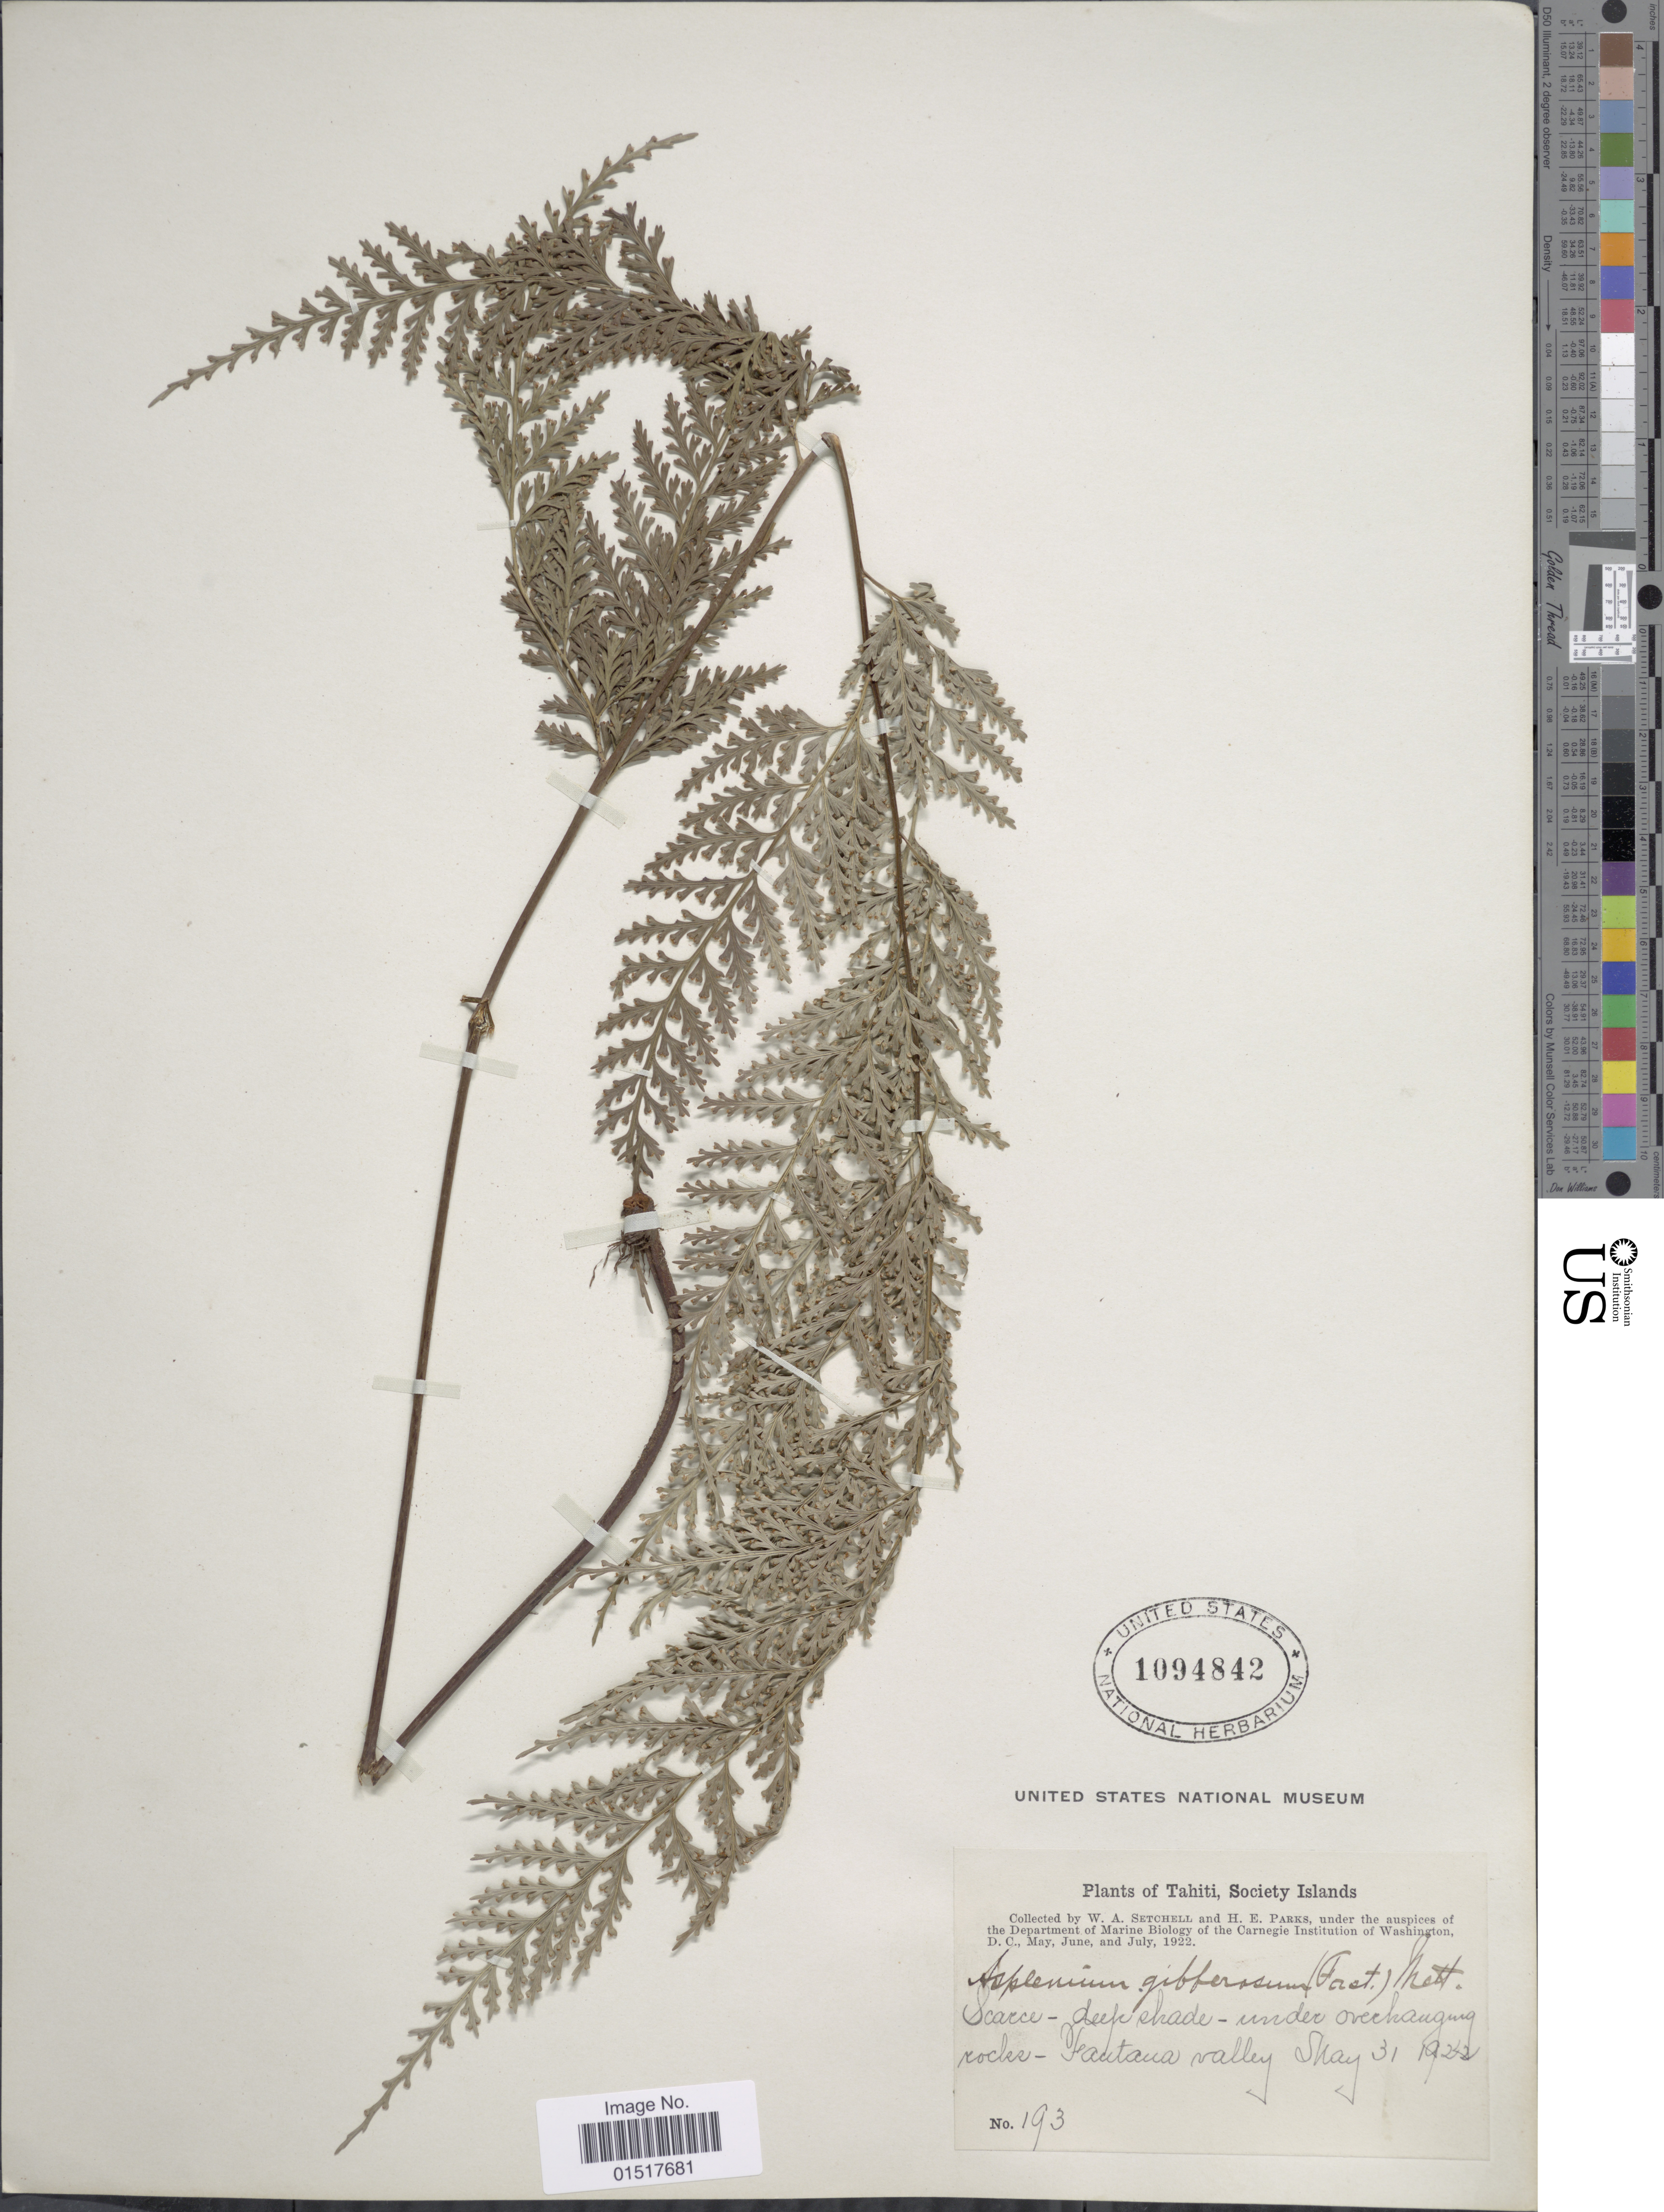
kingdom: Plantae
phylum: Tracheophyta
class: Polypodiopsida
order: Polypodiales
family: Aspleniaceae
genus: Asplenium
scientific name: Asplenium gibberosum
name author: (G. Forst.) Mett.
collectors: W. Setchell & H. E. Parks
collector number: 193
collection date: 1922-05-31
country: French Polynesia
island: Tahiti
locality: Tahiti. Society Islands. Fautaua valley.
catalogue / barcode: US 1094842